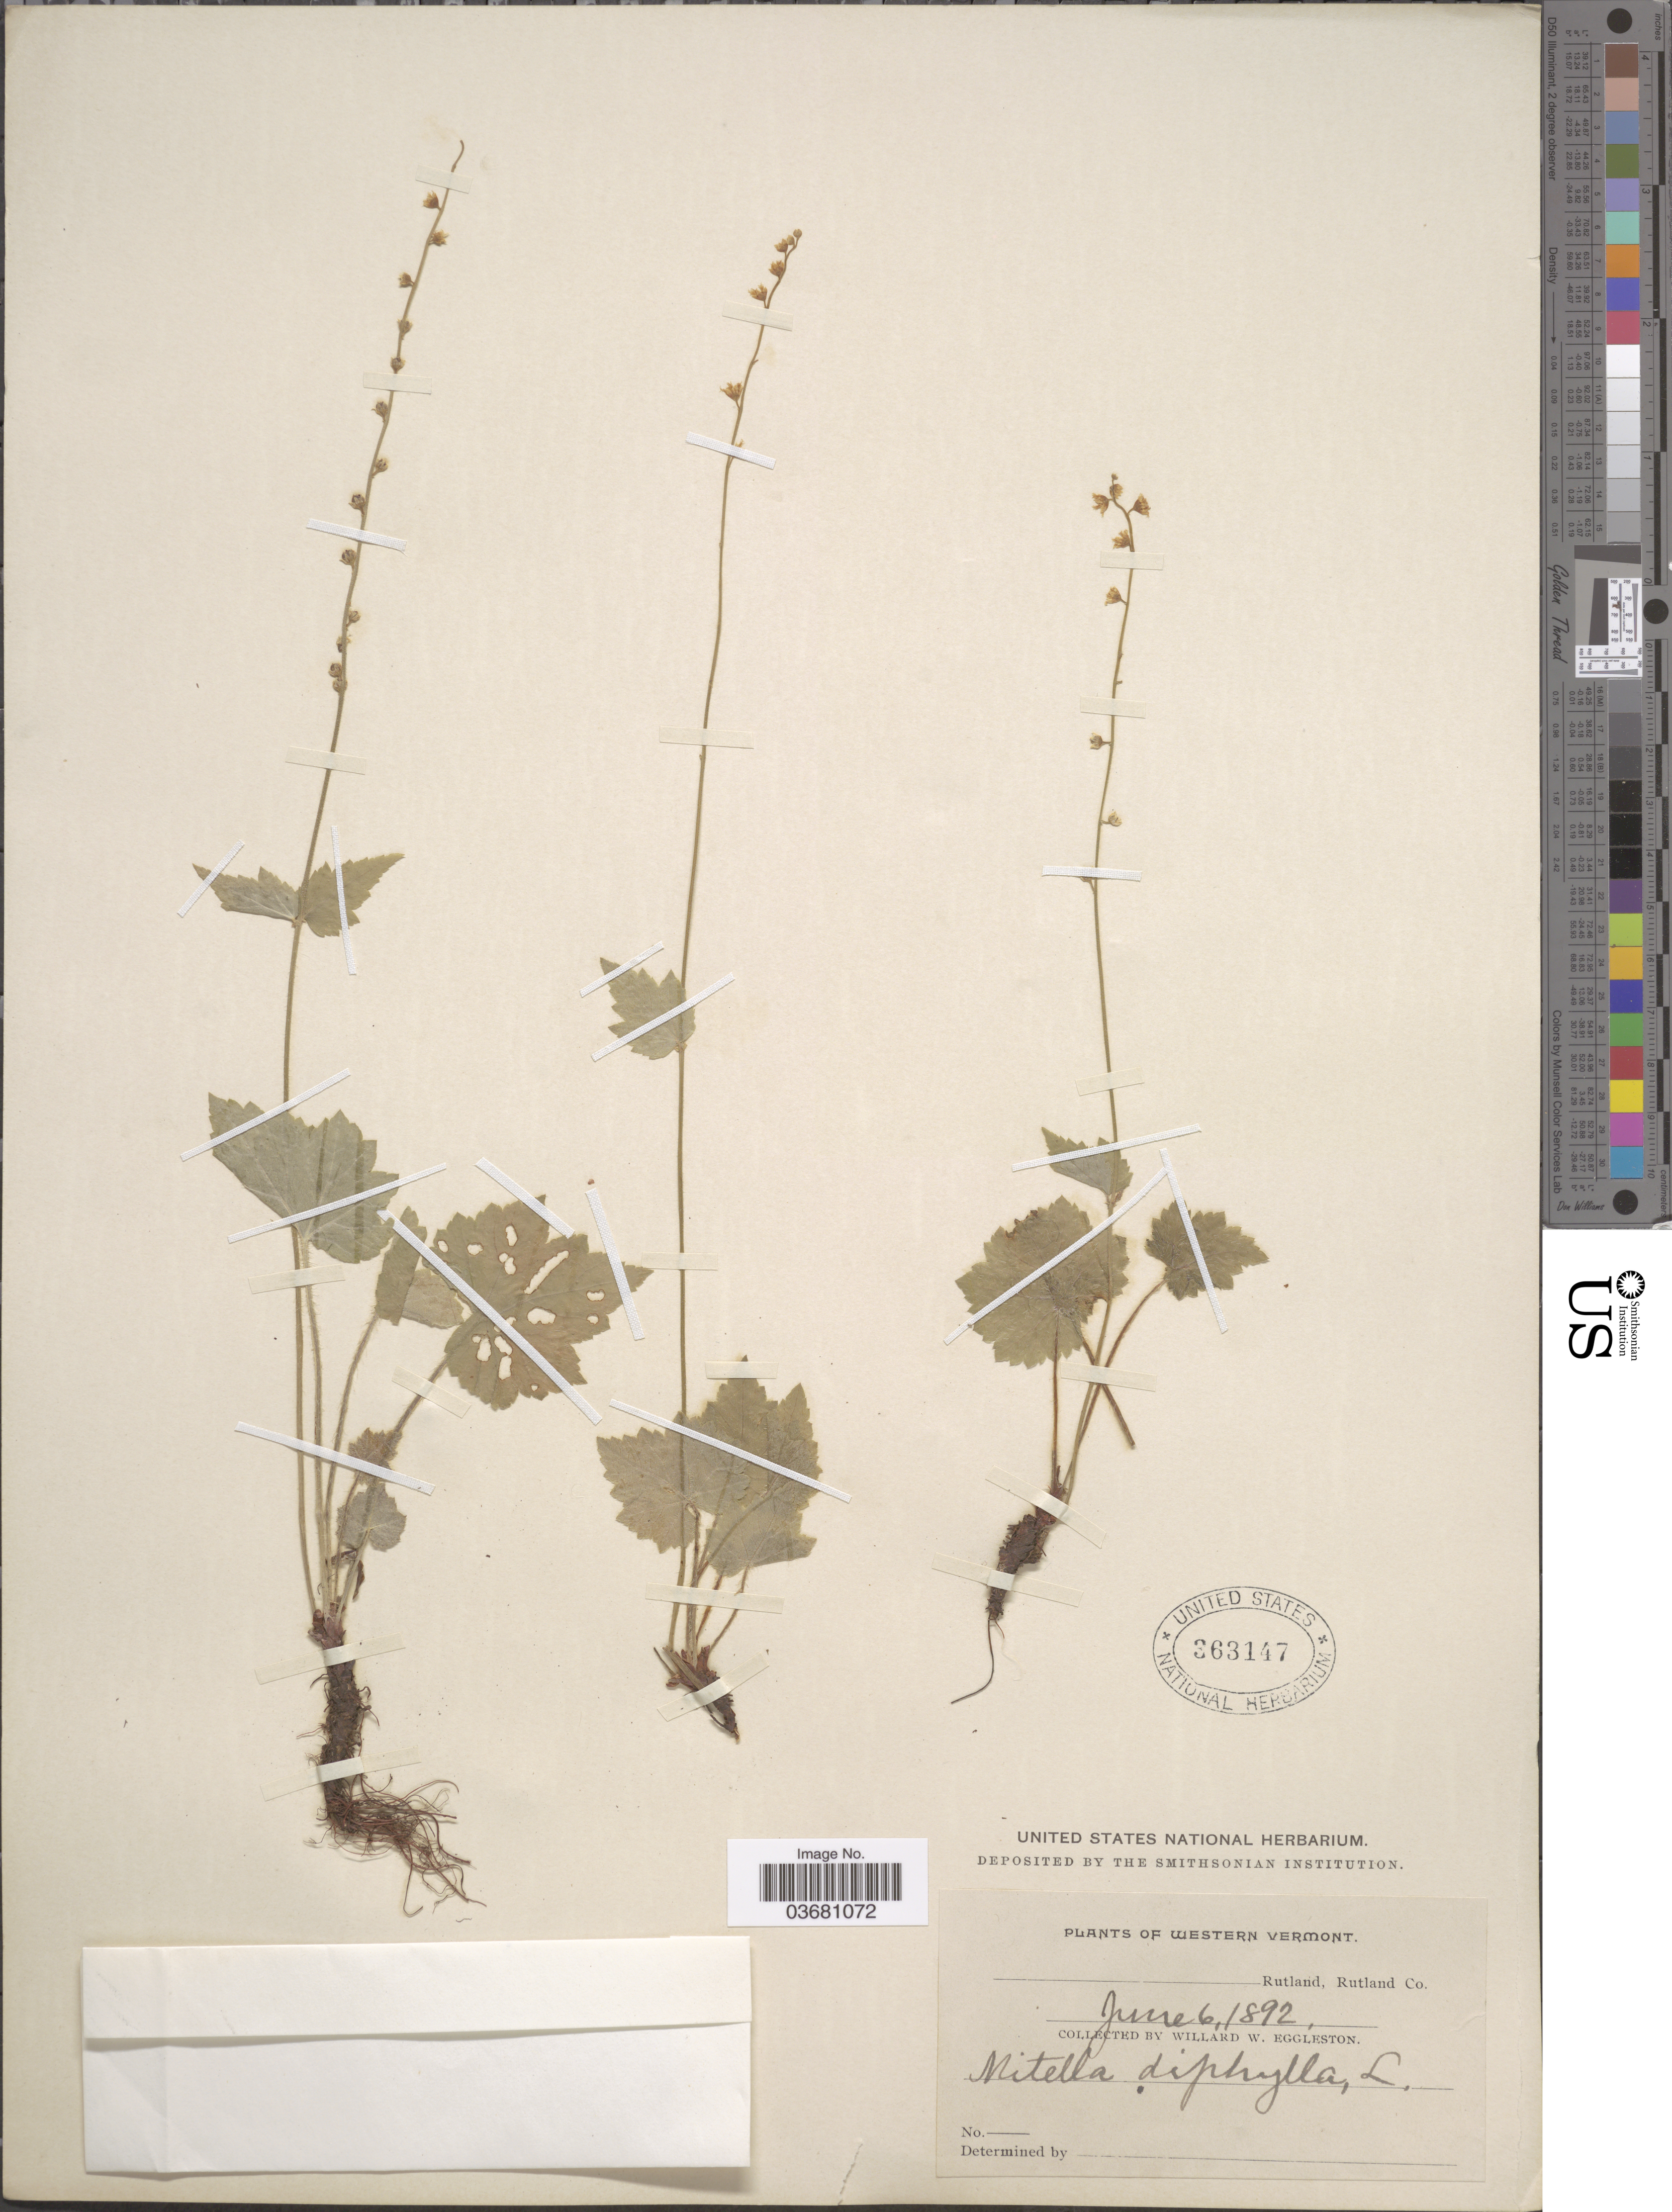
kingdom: Plantae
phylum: Tracheophyta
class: Magnoliopsida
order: Saxifragales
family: Saxifragaceae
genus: Mitella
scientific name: Mitella diphylla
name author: L.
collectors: W. W. Eggleston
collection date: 1892-06-06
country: United States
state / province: Vermont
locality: Western Vermont. Rutland, Rutland Co.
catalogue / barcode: US 363147